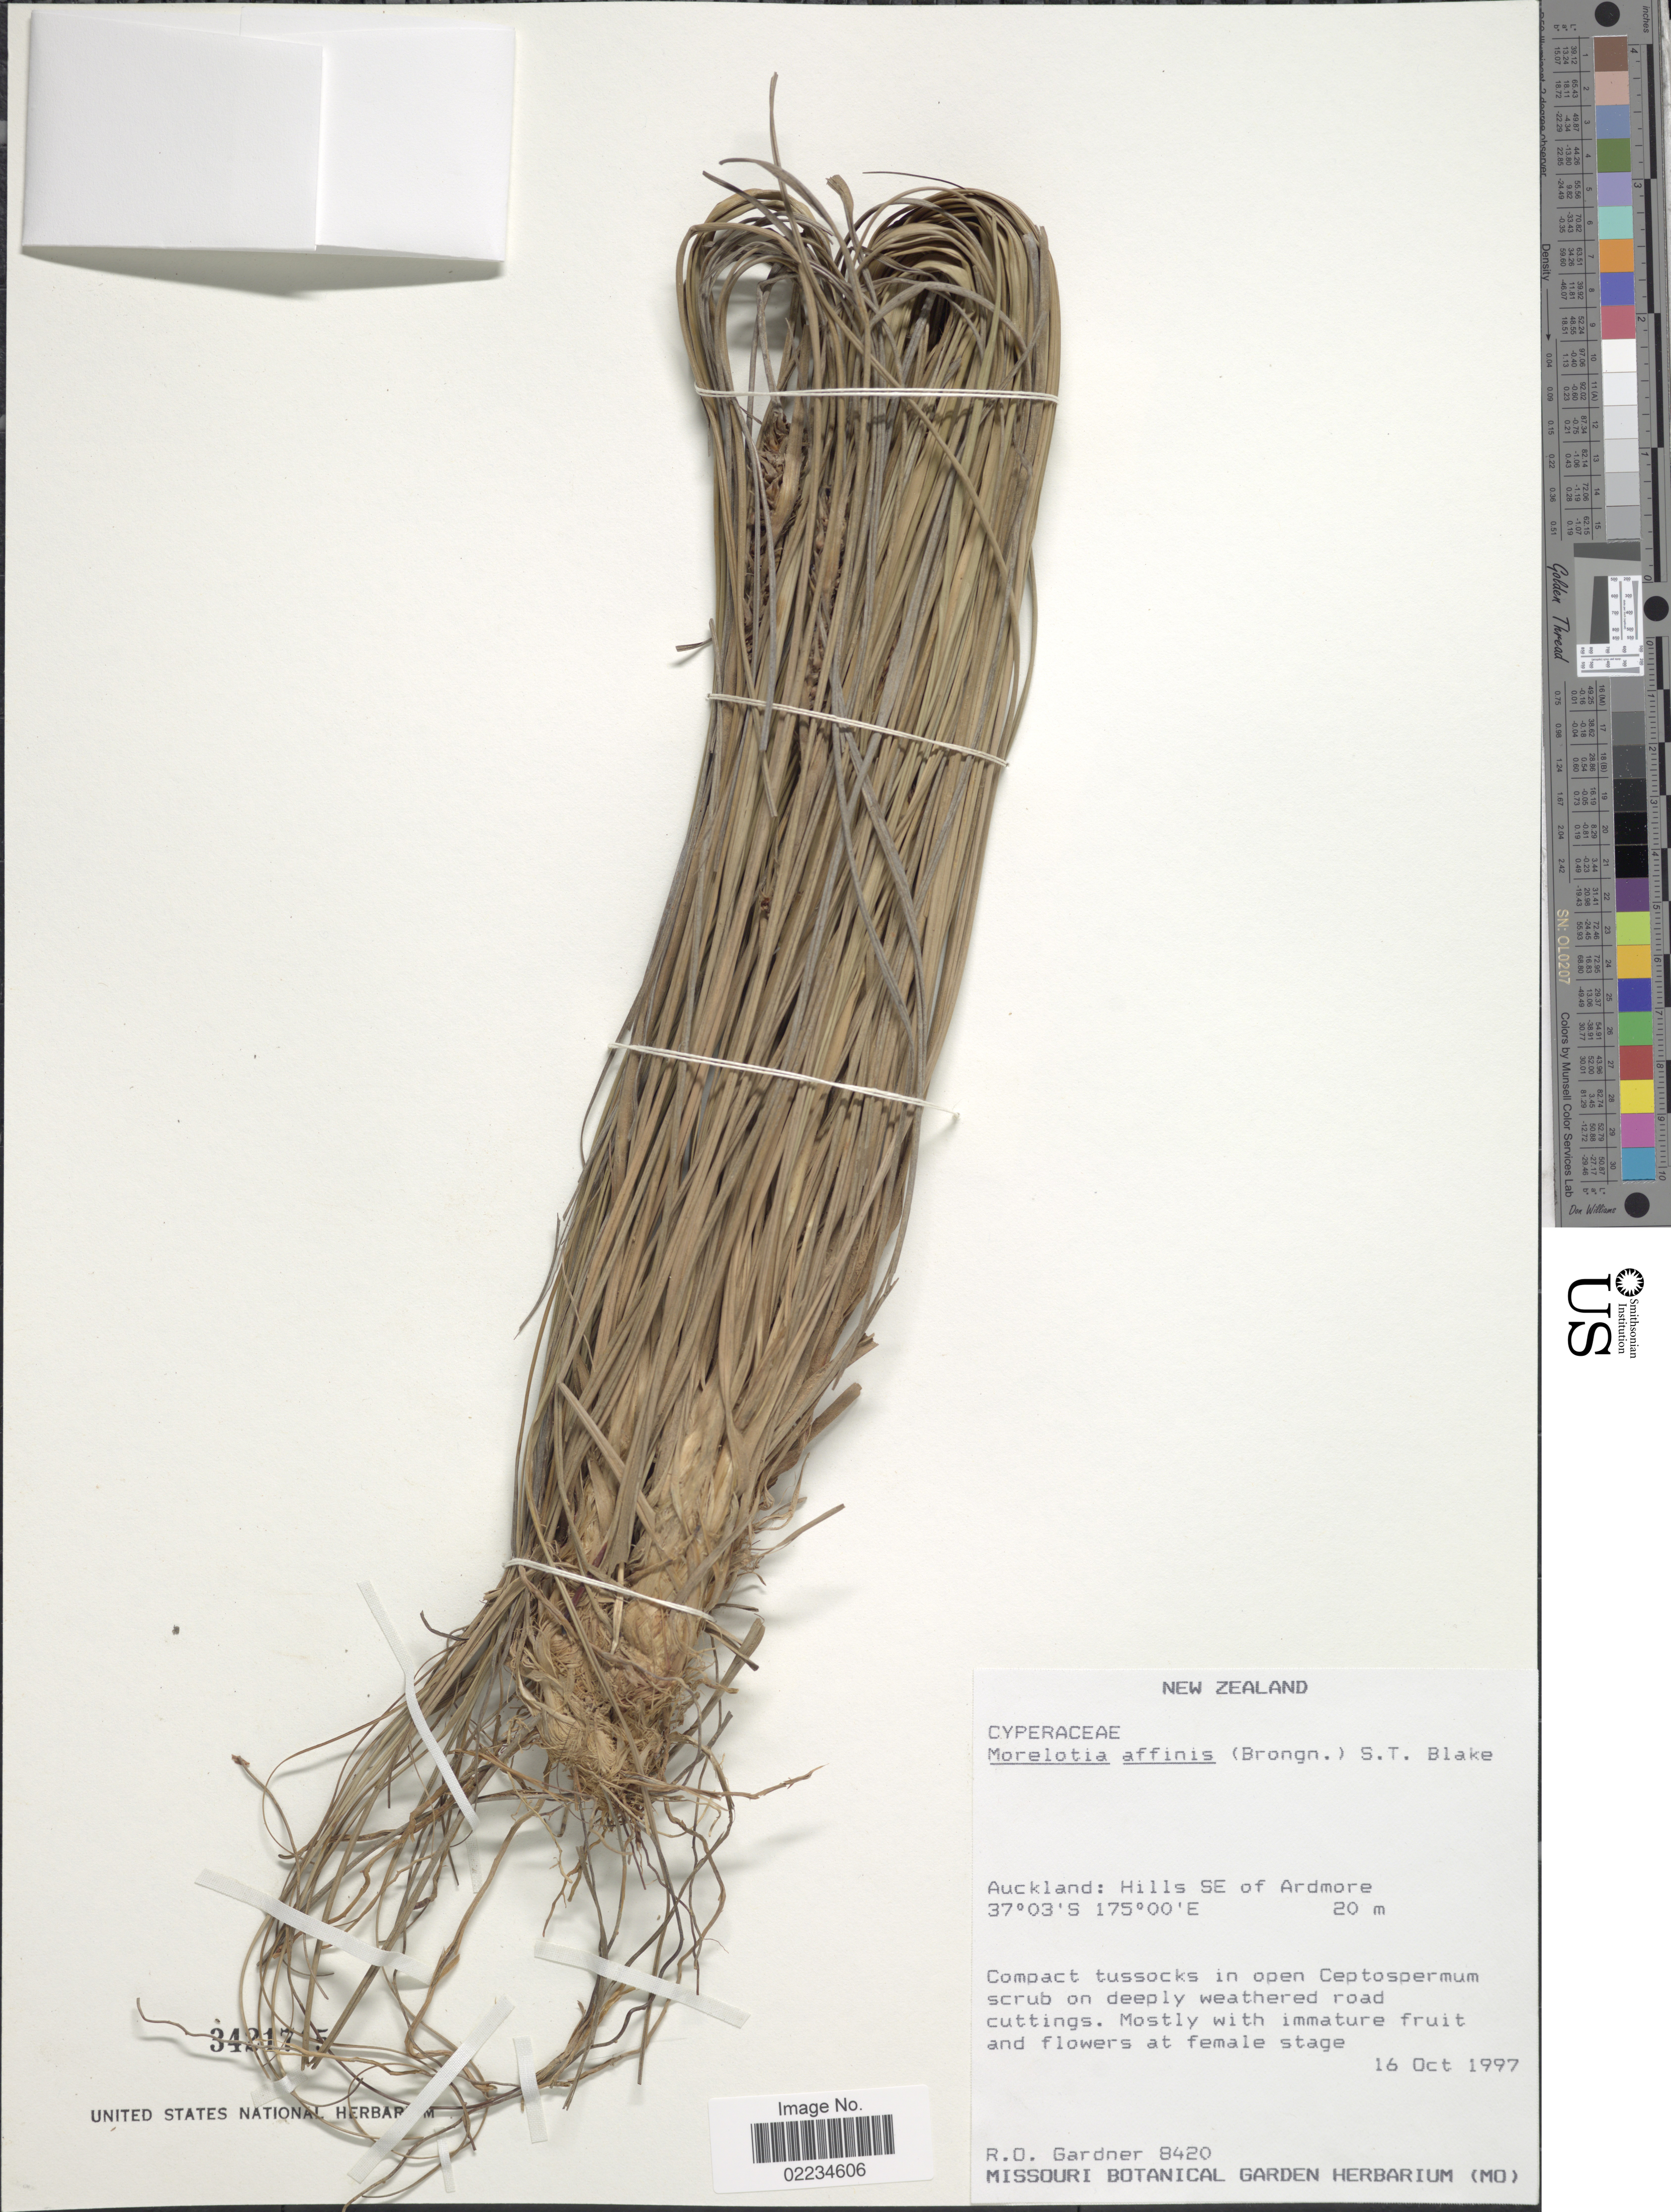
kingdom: Plantae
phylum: Tracheophyta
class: Liliopsida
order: Poales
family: Cyperaceae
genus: Morelotia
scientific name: Morelotia affinis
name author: (Brongn.) S.T. Blake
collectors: R. O. Gardner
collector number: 8420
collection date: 1997-10-16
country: New Zealand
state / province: Auckland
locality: Hills SE of Ardmore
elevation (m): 20